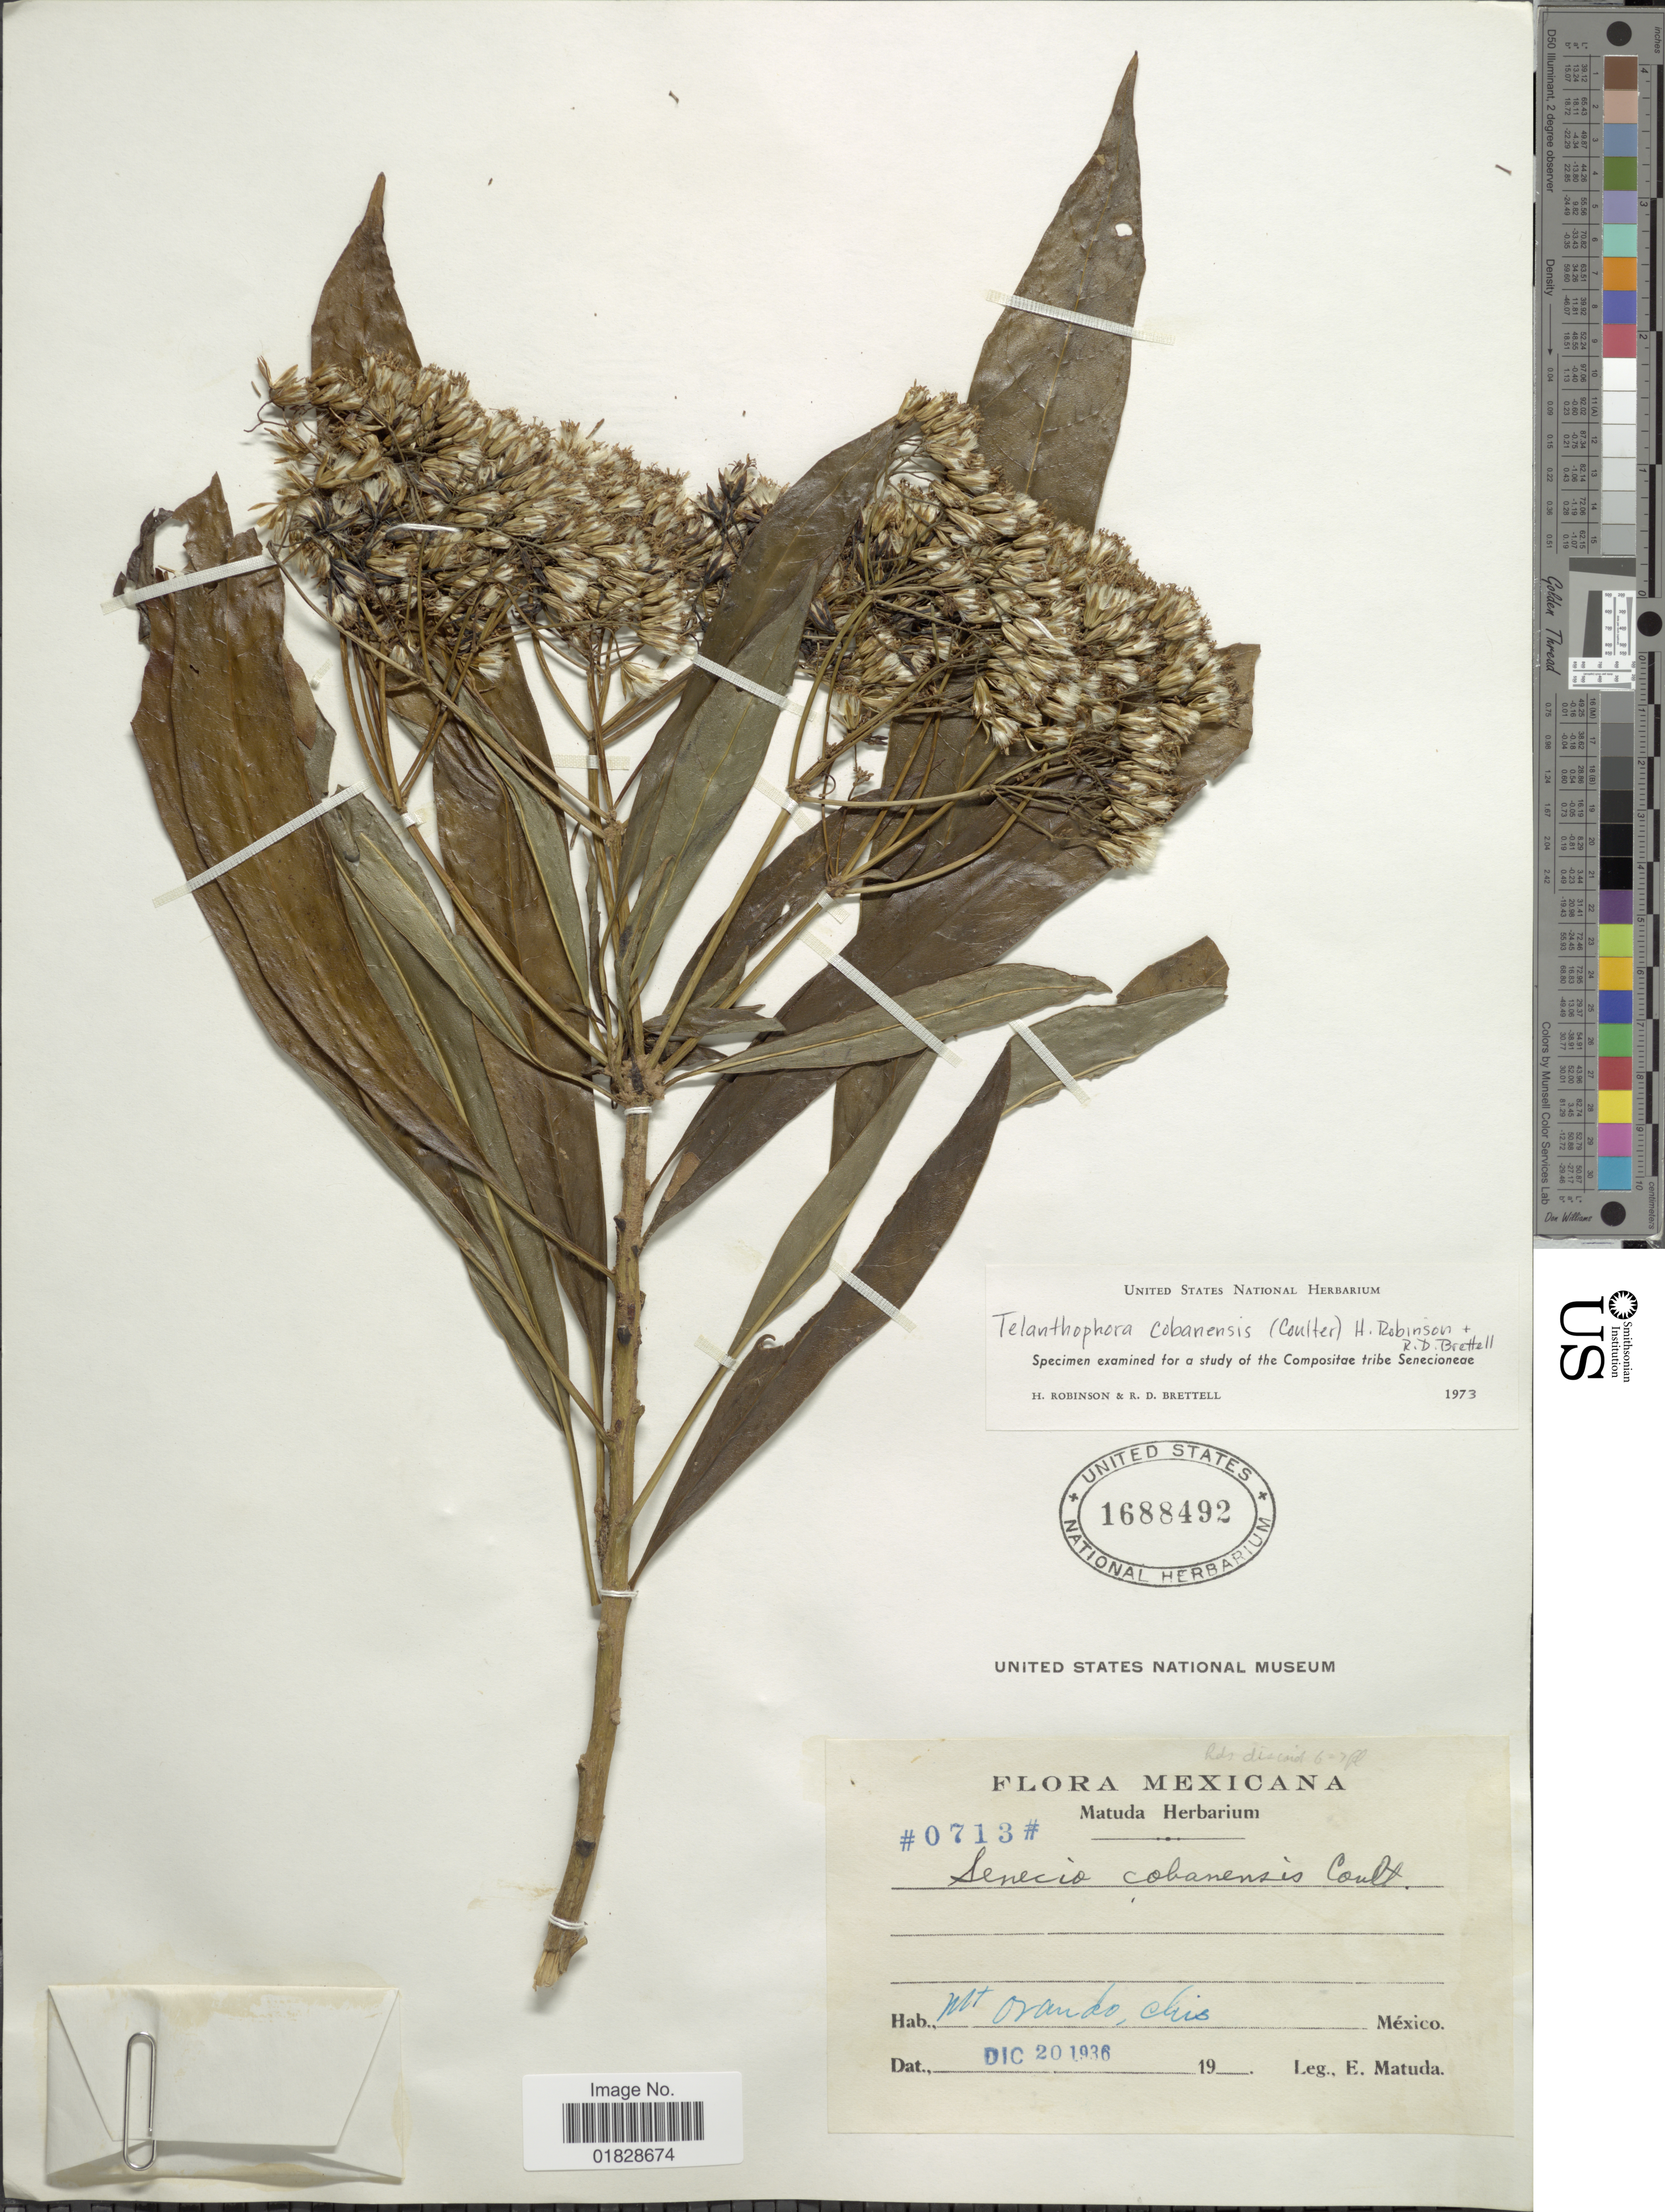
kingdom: Plantae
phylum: Tracheophyta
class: Magnoliopsida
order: Asterales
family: Asteraceae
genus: Telanthophora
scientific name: Telanthophora cobanensis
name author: (J.M. Coult.) H. Rob. & Brettell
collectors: E. Matuda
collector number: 0713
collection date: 1936-12-20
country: Mexico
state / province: Chiapas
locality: Mt. Orando, Chis., México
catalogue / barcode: US 1688492